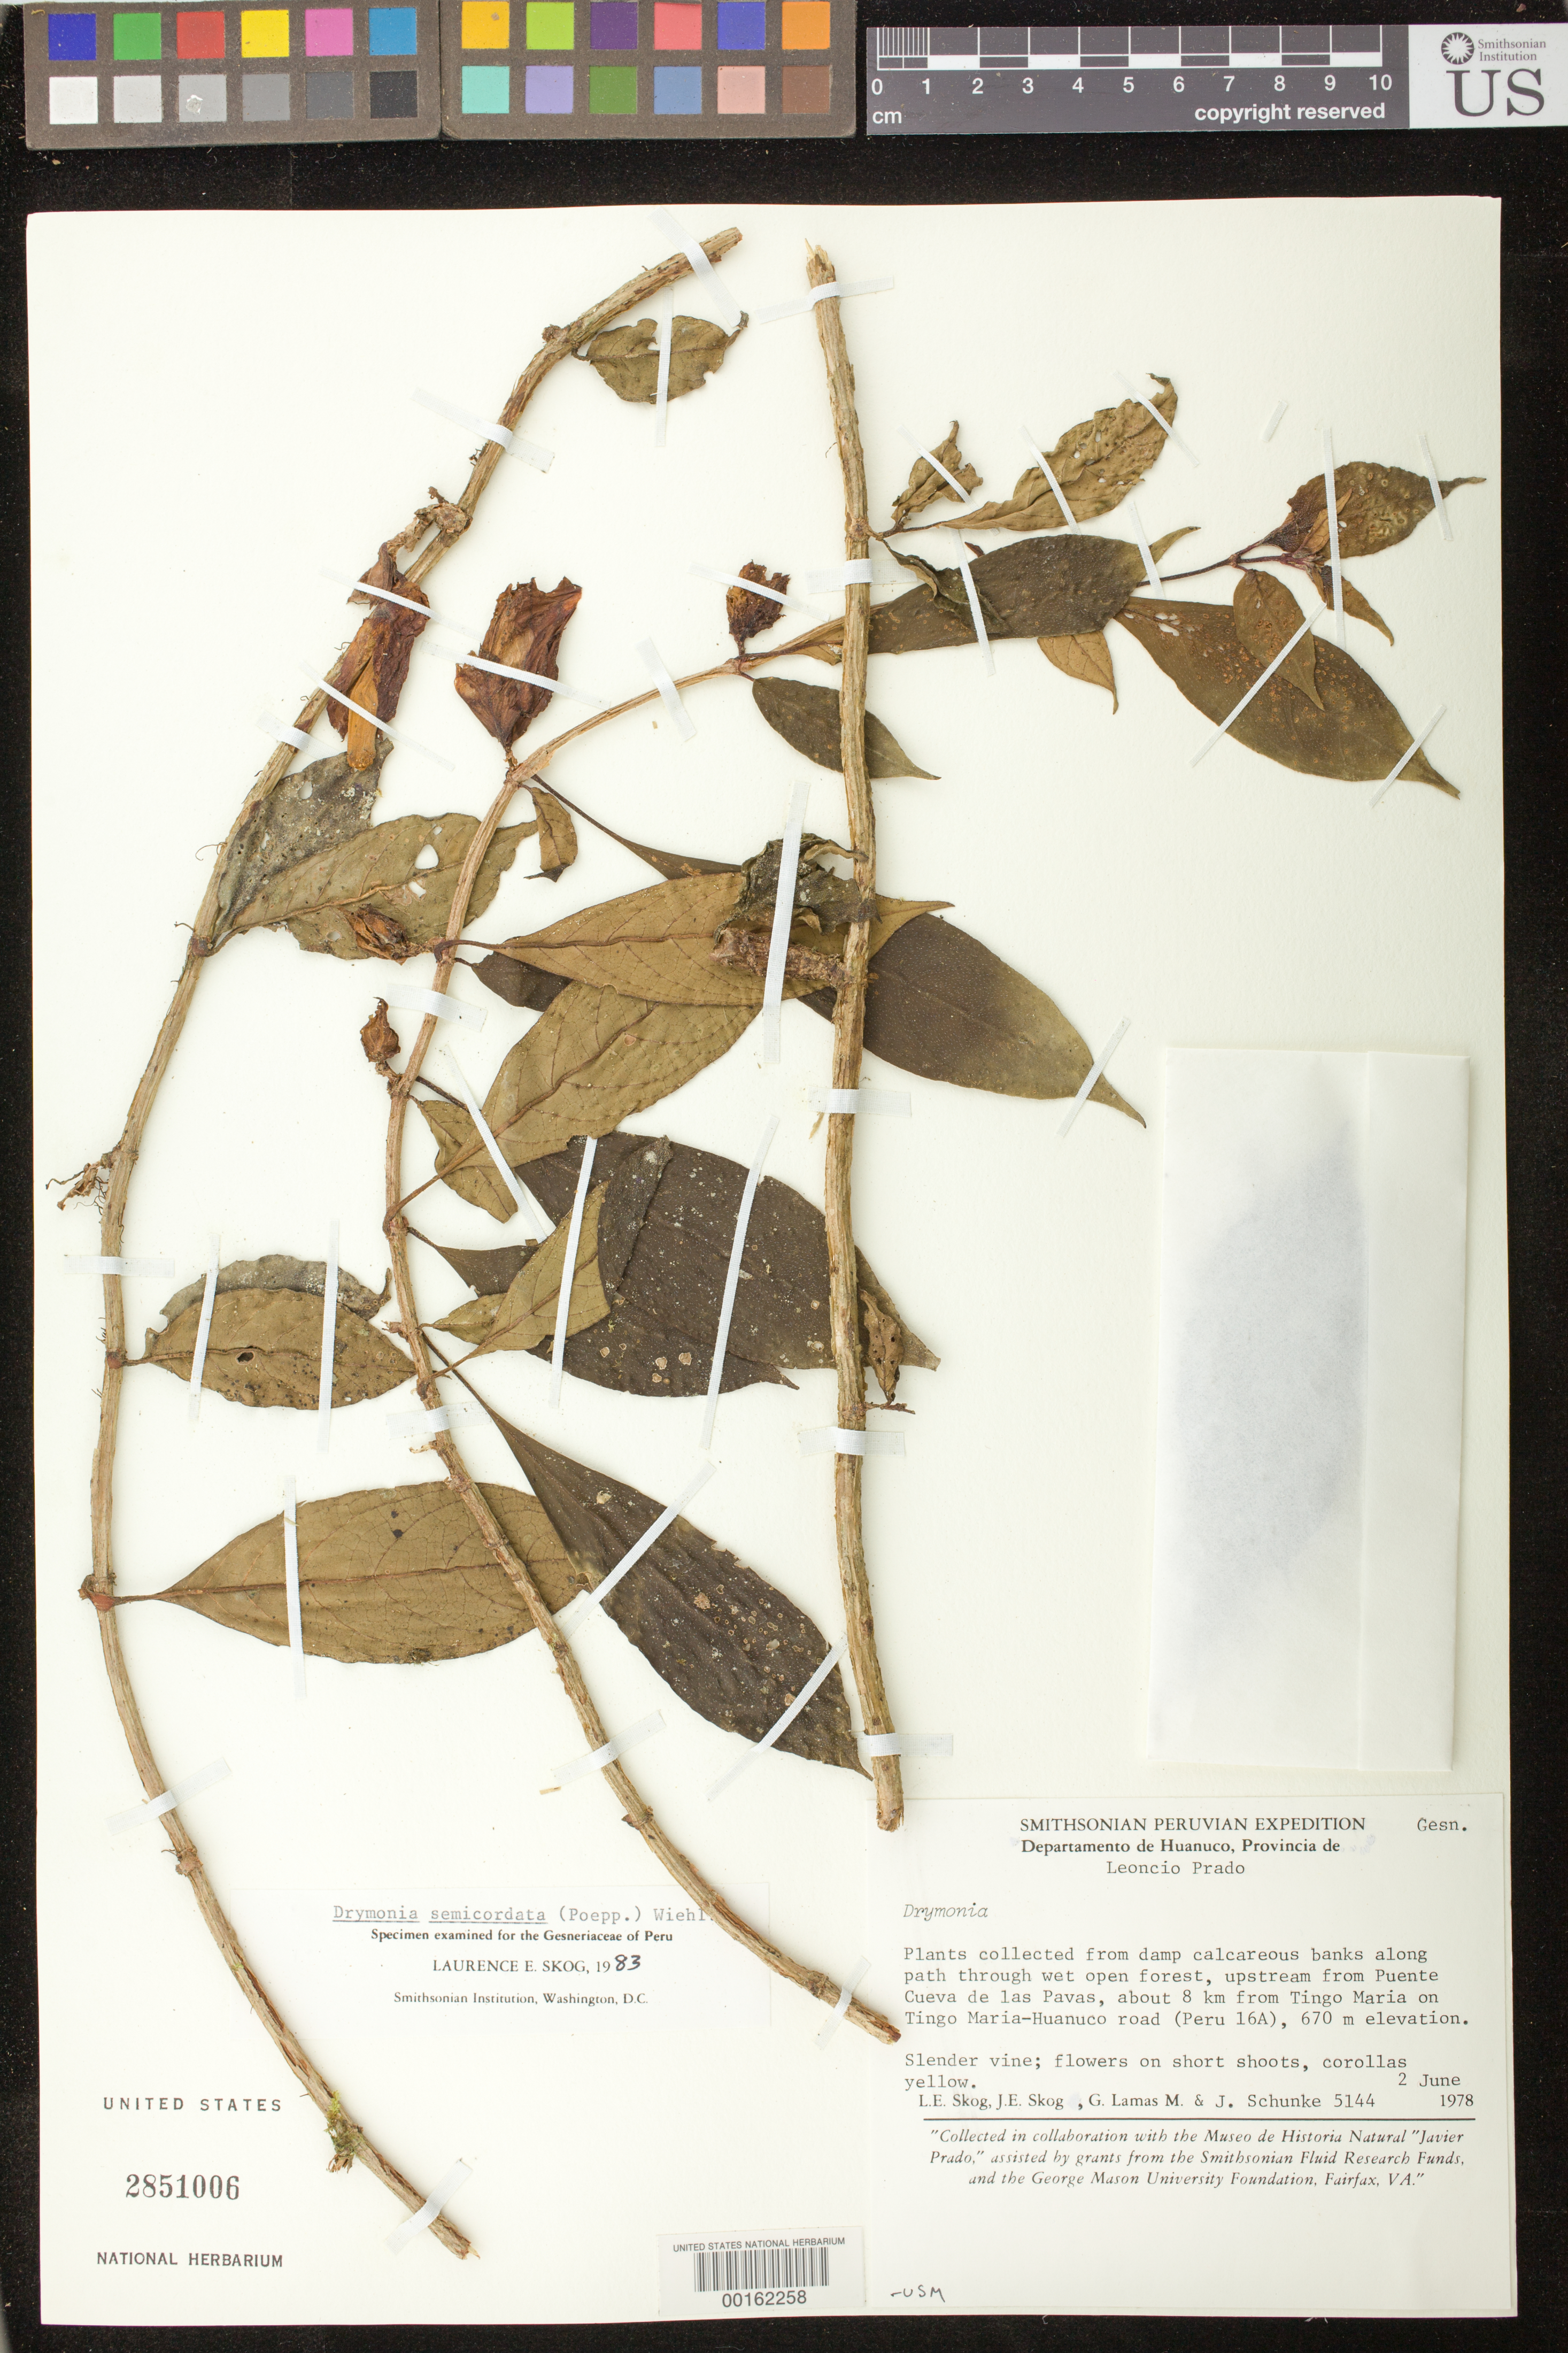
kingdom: Plantae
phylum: Tracheophyta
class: Magnoliopsida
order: Lamiales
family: Gesneriaceae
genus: Drymonia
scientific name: Drymonia semicordata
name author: (Poepp.) Wiehler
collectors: L. E. Skog & et al.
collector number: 5144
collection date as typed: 02 Jun 1978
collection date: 1978-06-02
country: Peru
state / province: Huánuco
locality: Prov. Leoncio Prado; upstream from Puente Cueva de las Pavas, about 8 km from Tingo Maria on Tingo Maria-Huanuco road (Peru 16a)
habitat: Damp calcareous banks along path through wet open forest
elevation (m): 670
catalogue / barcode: US 2851006